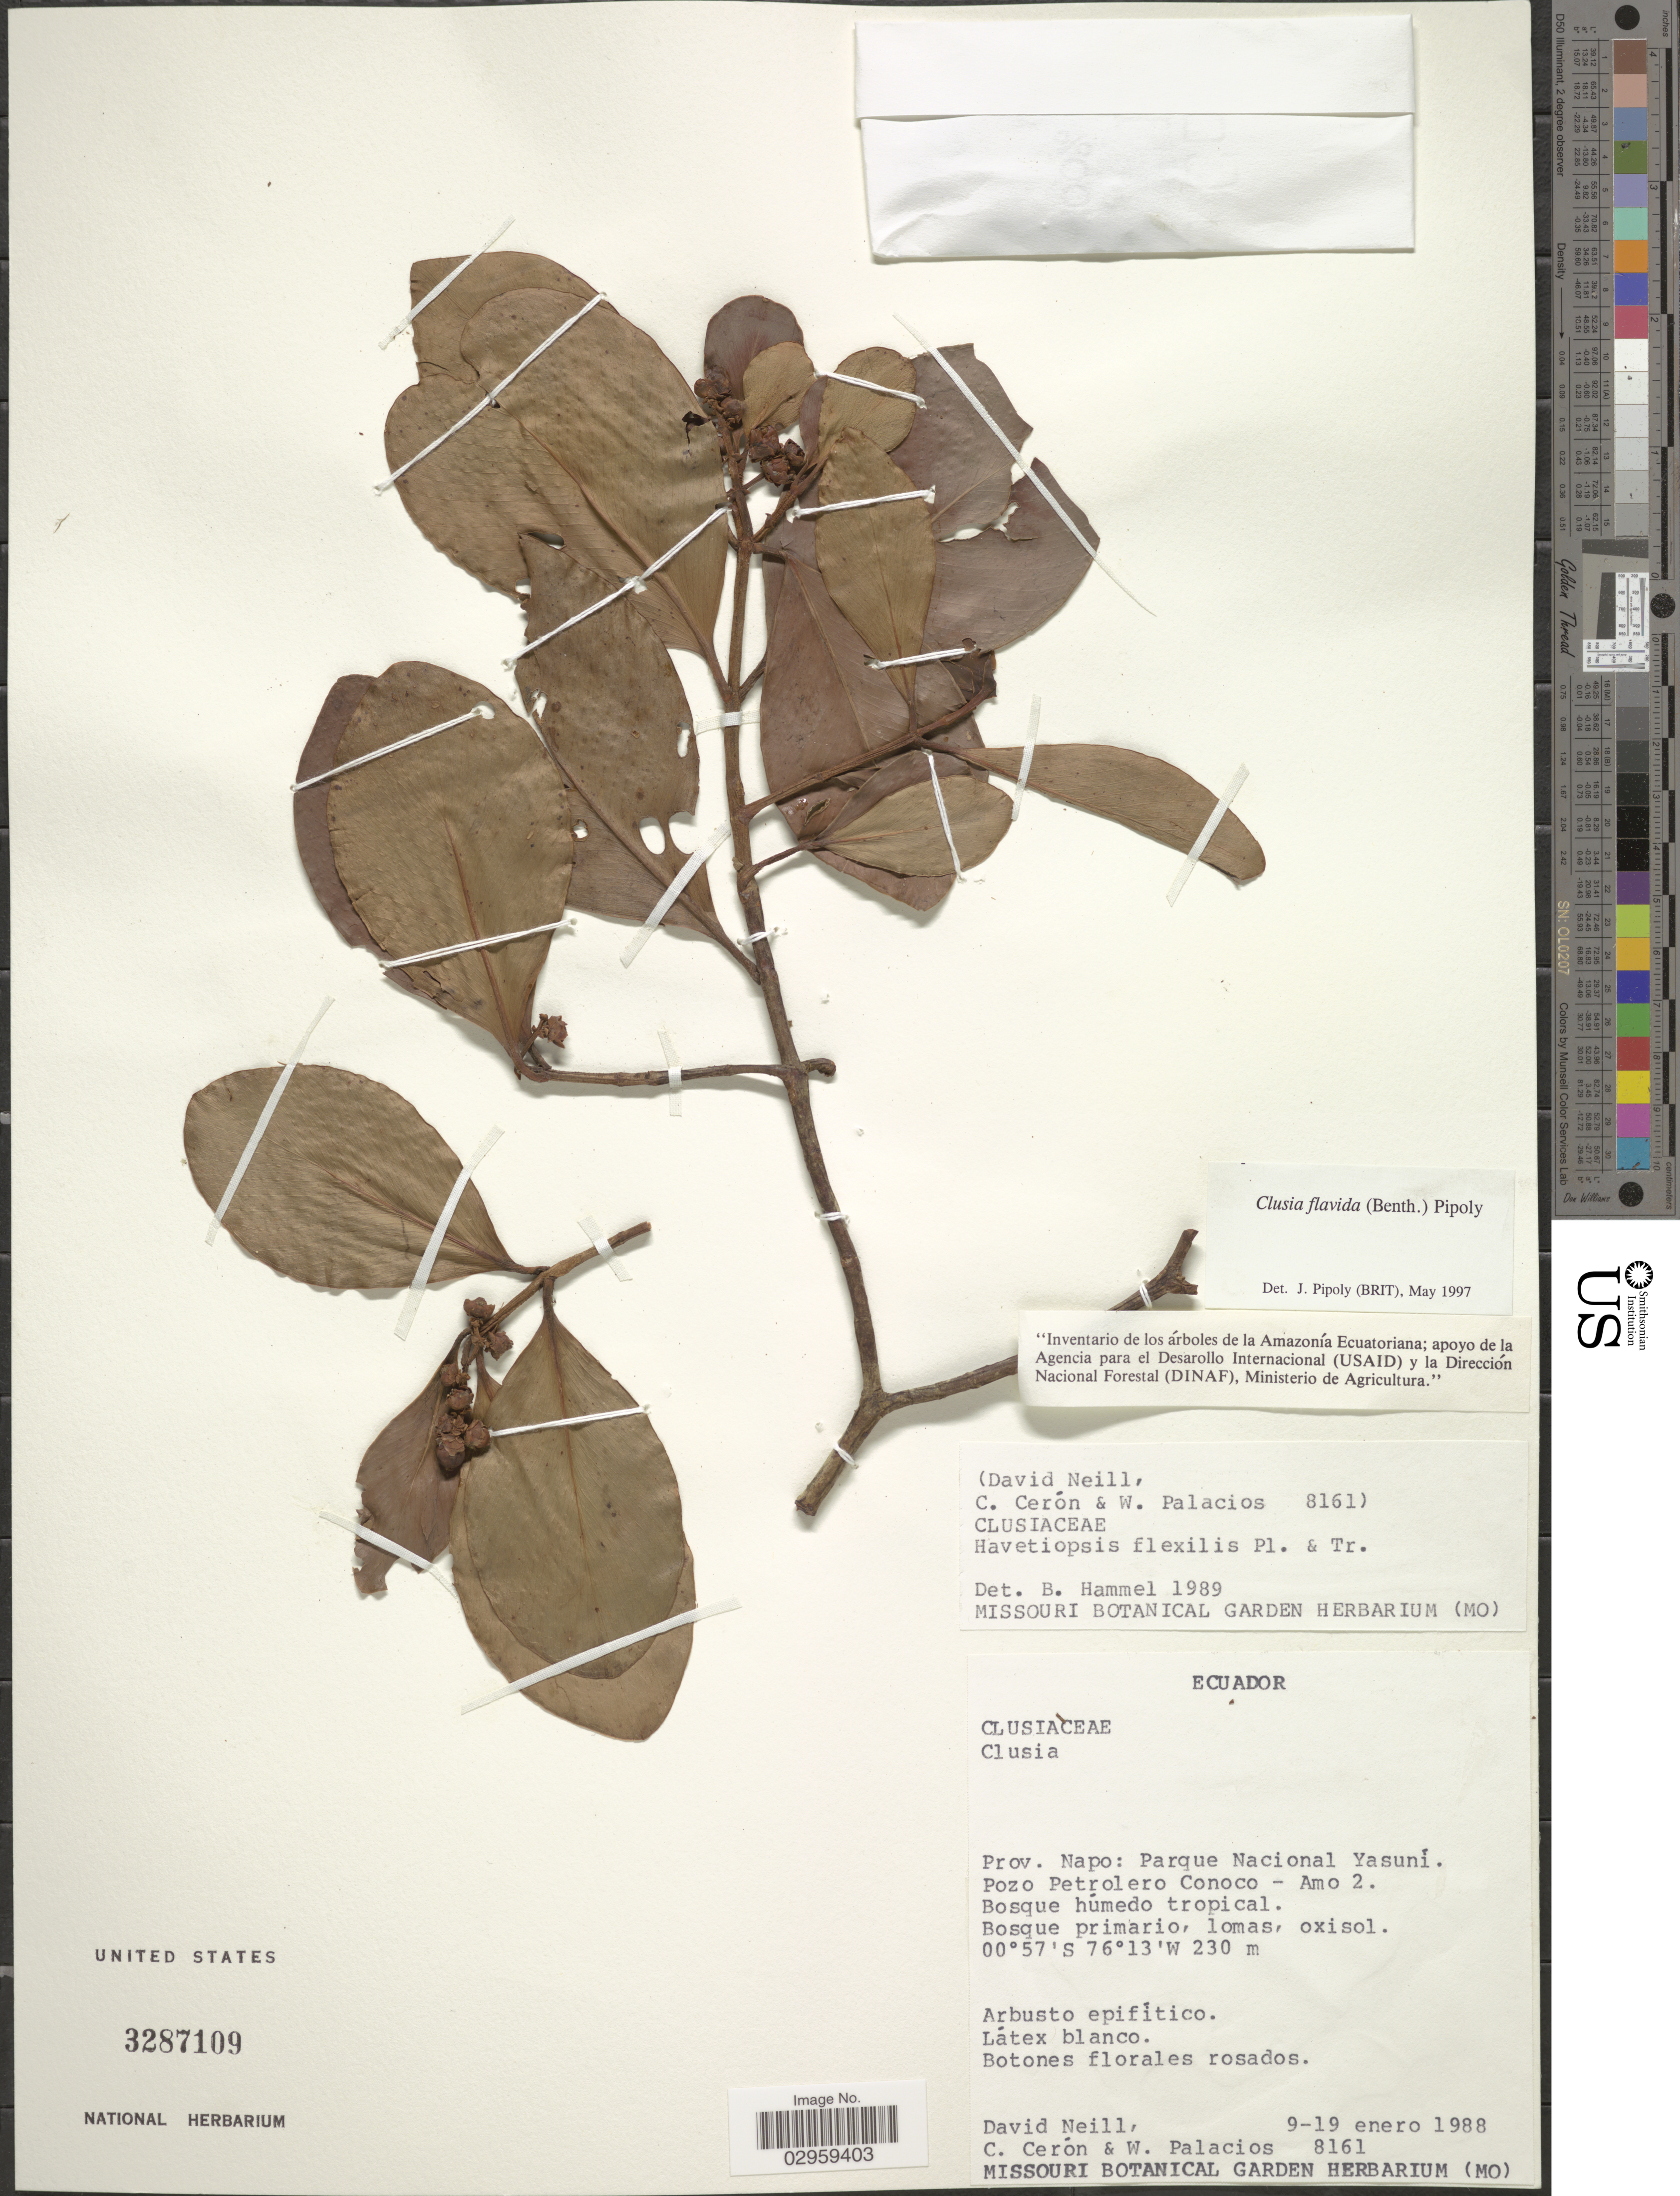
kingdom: Plantae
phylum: Tracheophyta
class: Magnoliopsida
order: Malpighiales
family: Clusiaceae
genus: Clusia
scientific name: Clusia flavida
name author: (Benth.) Pipoly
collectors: D. Neill, C. E. Cerón M. & W. Palacios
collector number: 8161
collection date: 1988-01-09/1988-01-19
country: Ecuador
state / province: Napo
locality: Prov. Napo: Parque Nacional Yasuní. Pozo Petrolero Conoco - Amo 2.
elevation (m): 230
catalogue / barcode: US 3287109